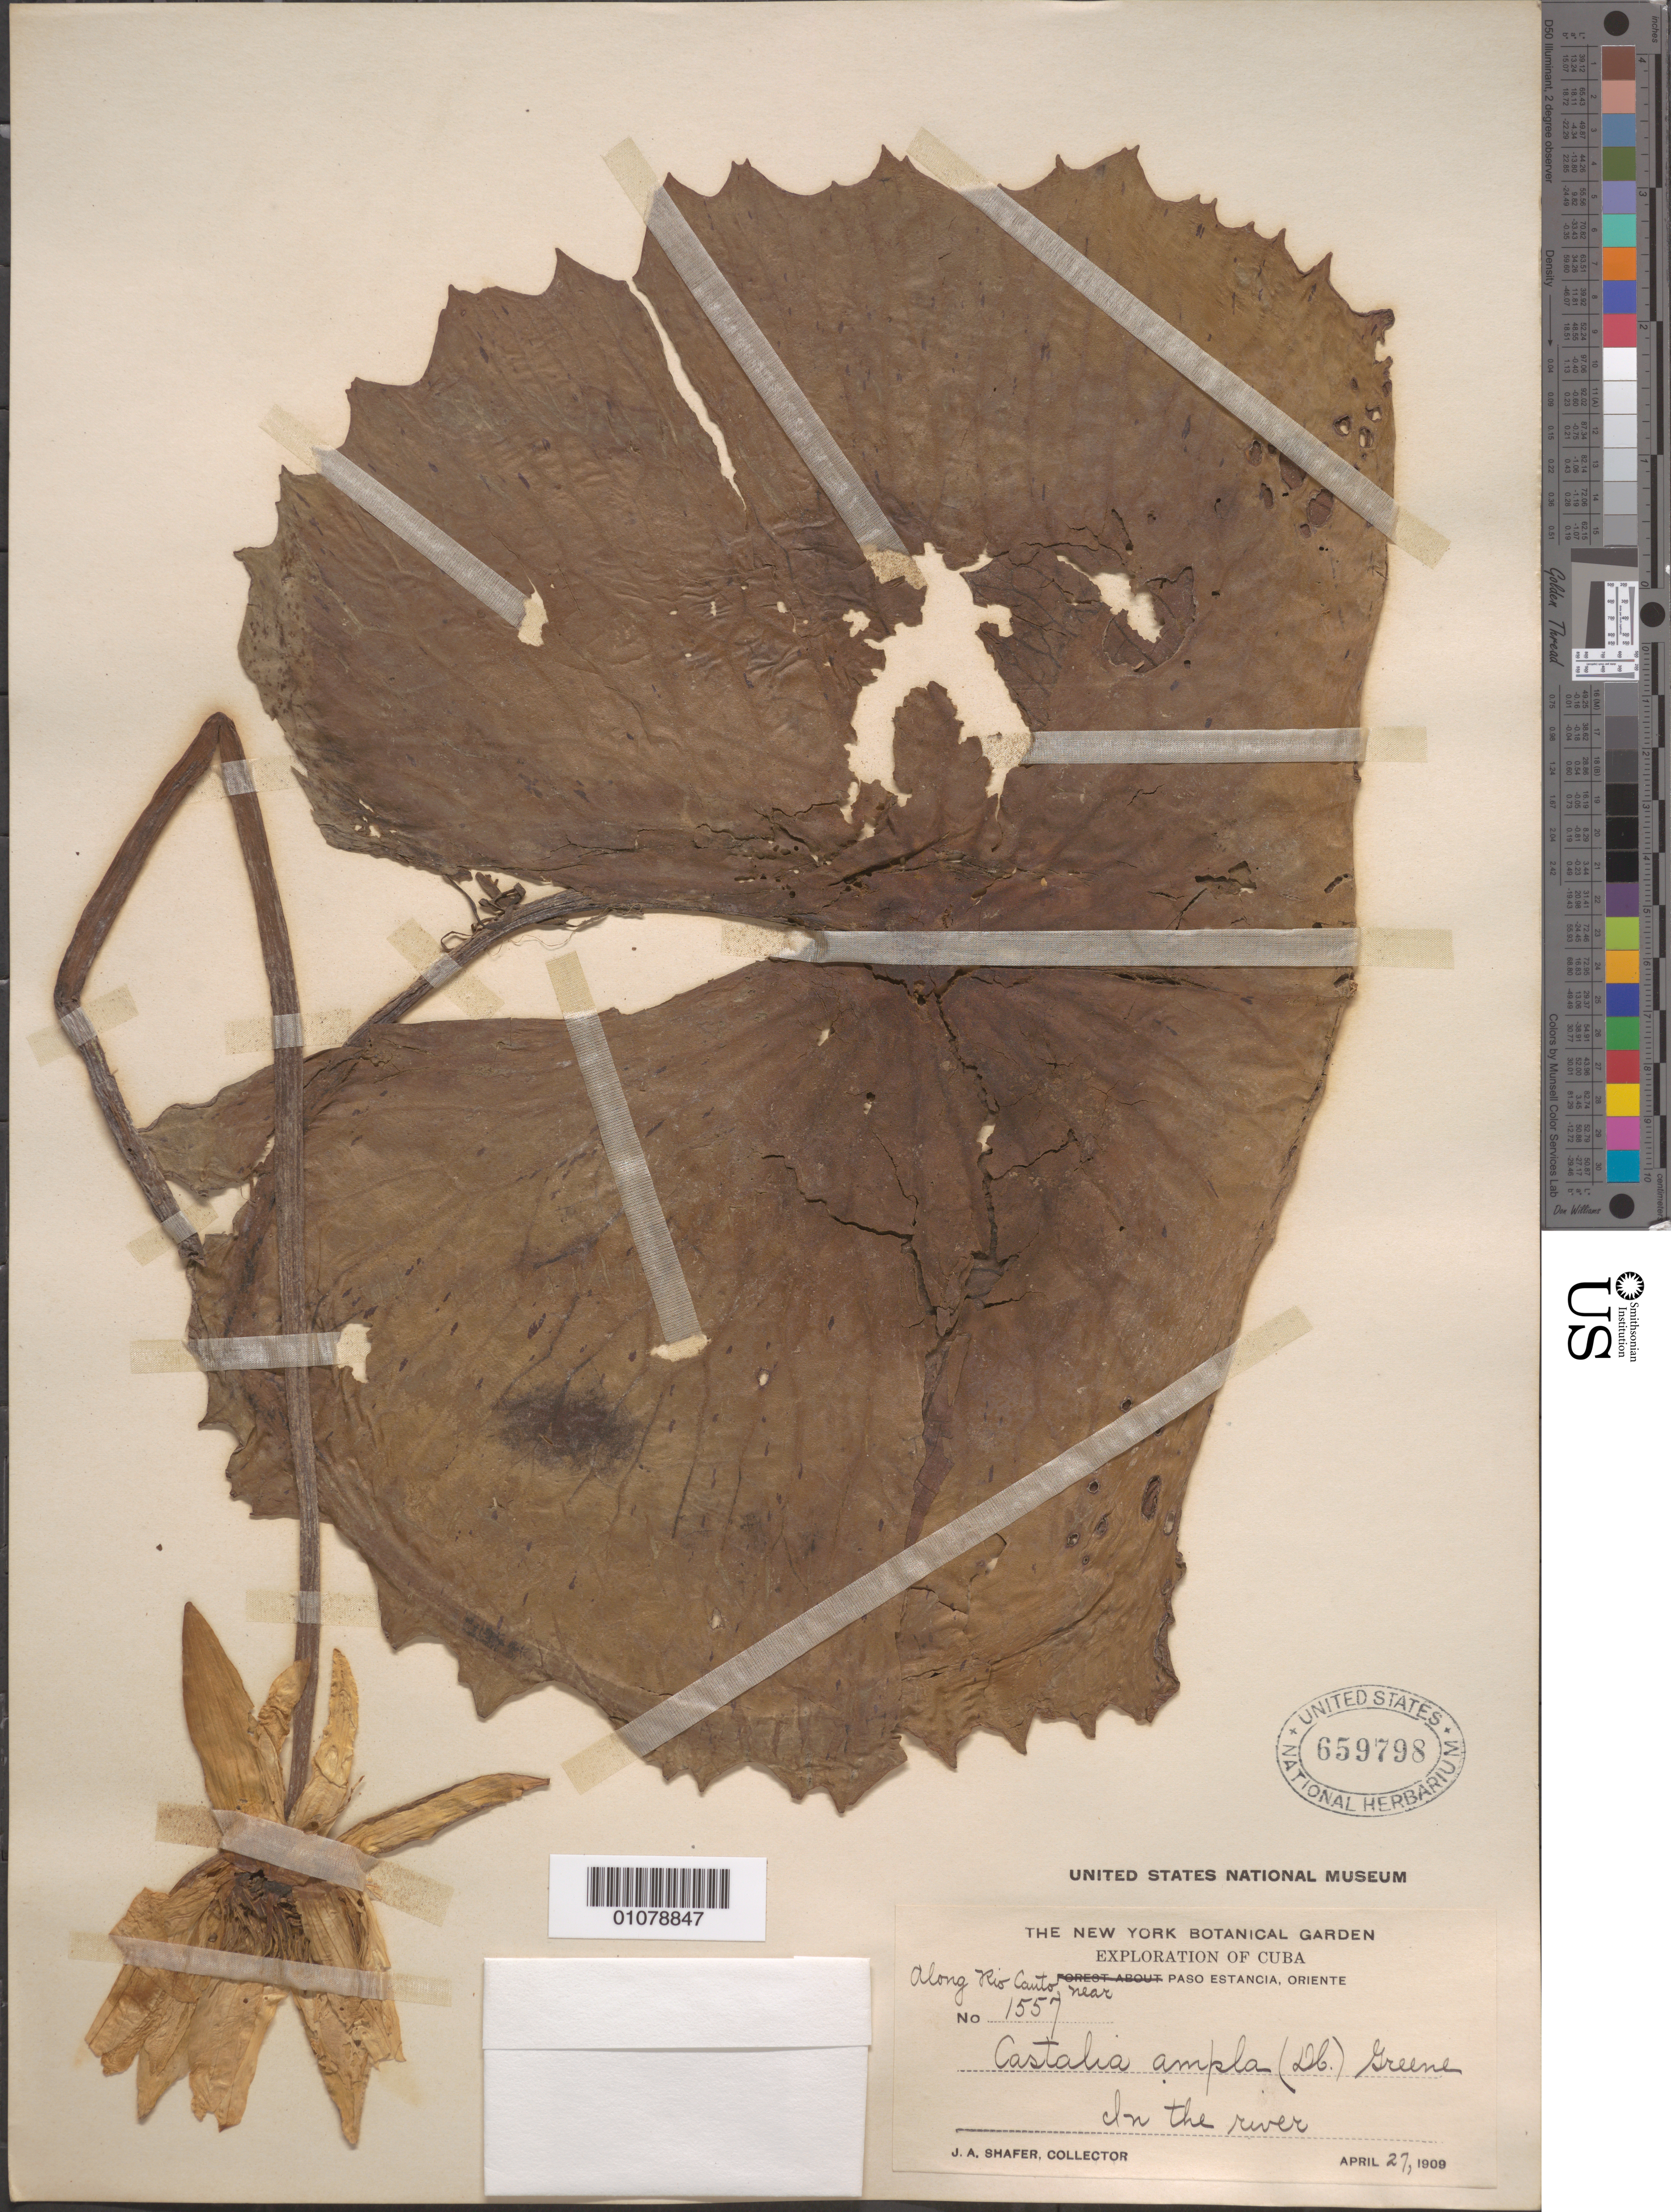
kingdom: Plantae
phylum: Tracheophyta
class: Magnoliopsida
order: Nymphaeales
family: Nymphaeaceae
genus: Nymphaea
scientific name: Nymphaea ampla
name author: (Salisb.) DC.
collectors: J. A. Shafer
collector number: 1557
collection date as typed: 27 Apr 1909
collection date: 1909-04-27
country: Cuba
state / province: Santiago de Cuba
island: Cuba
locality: Oriente, Paso Estancia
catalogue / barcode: US 659798